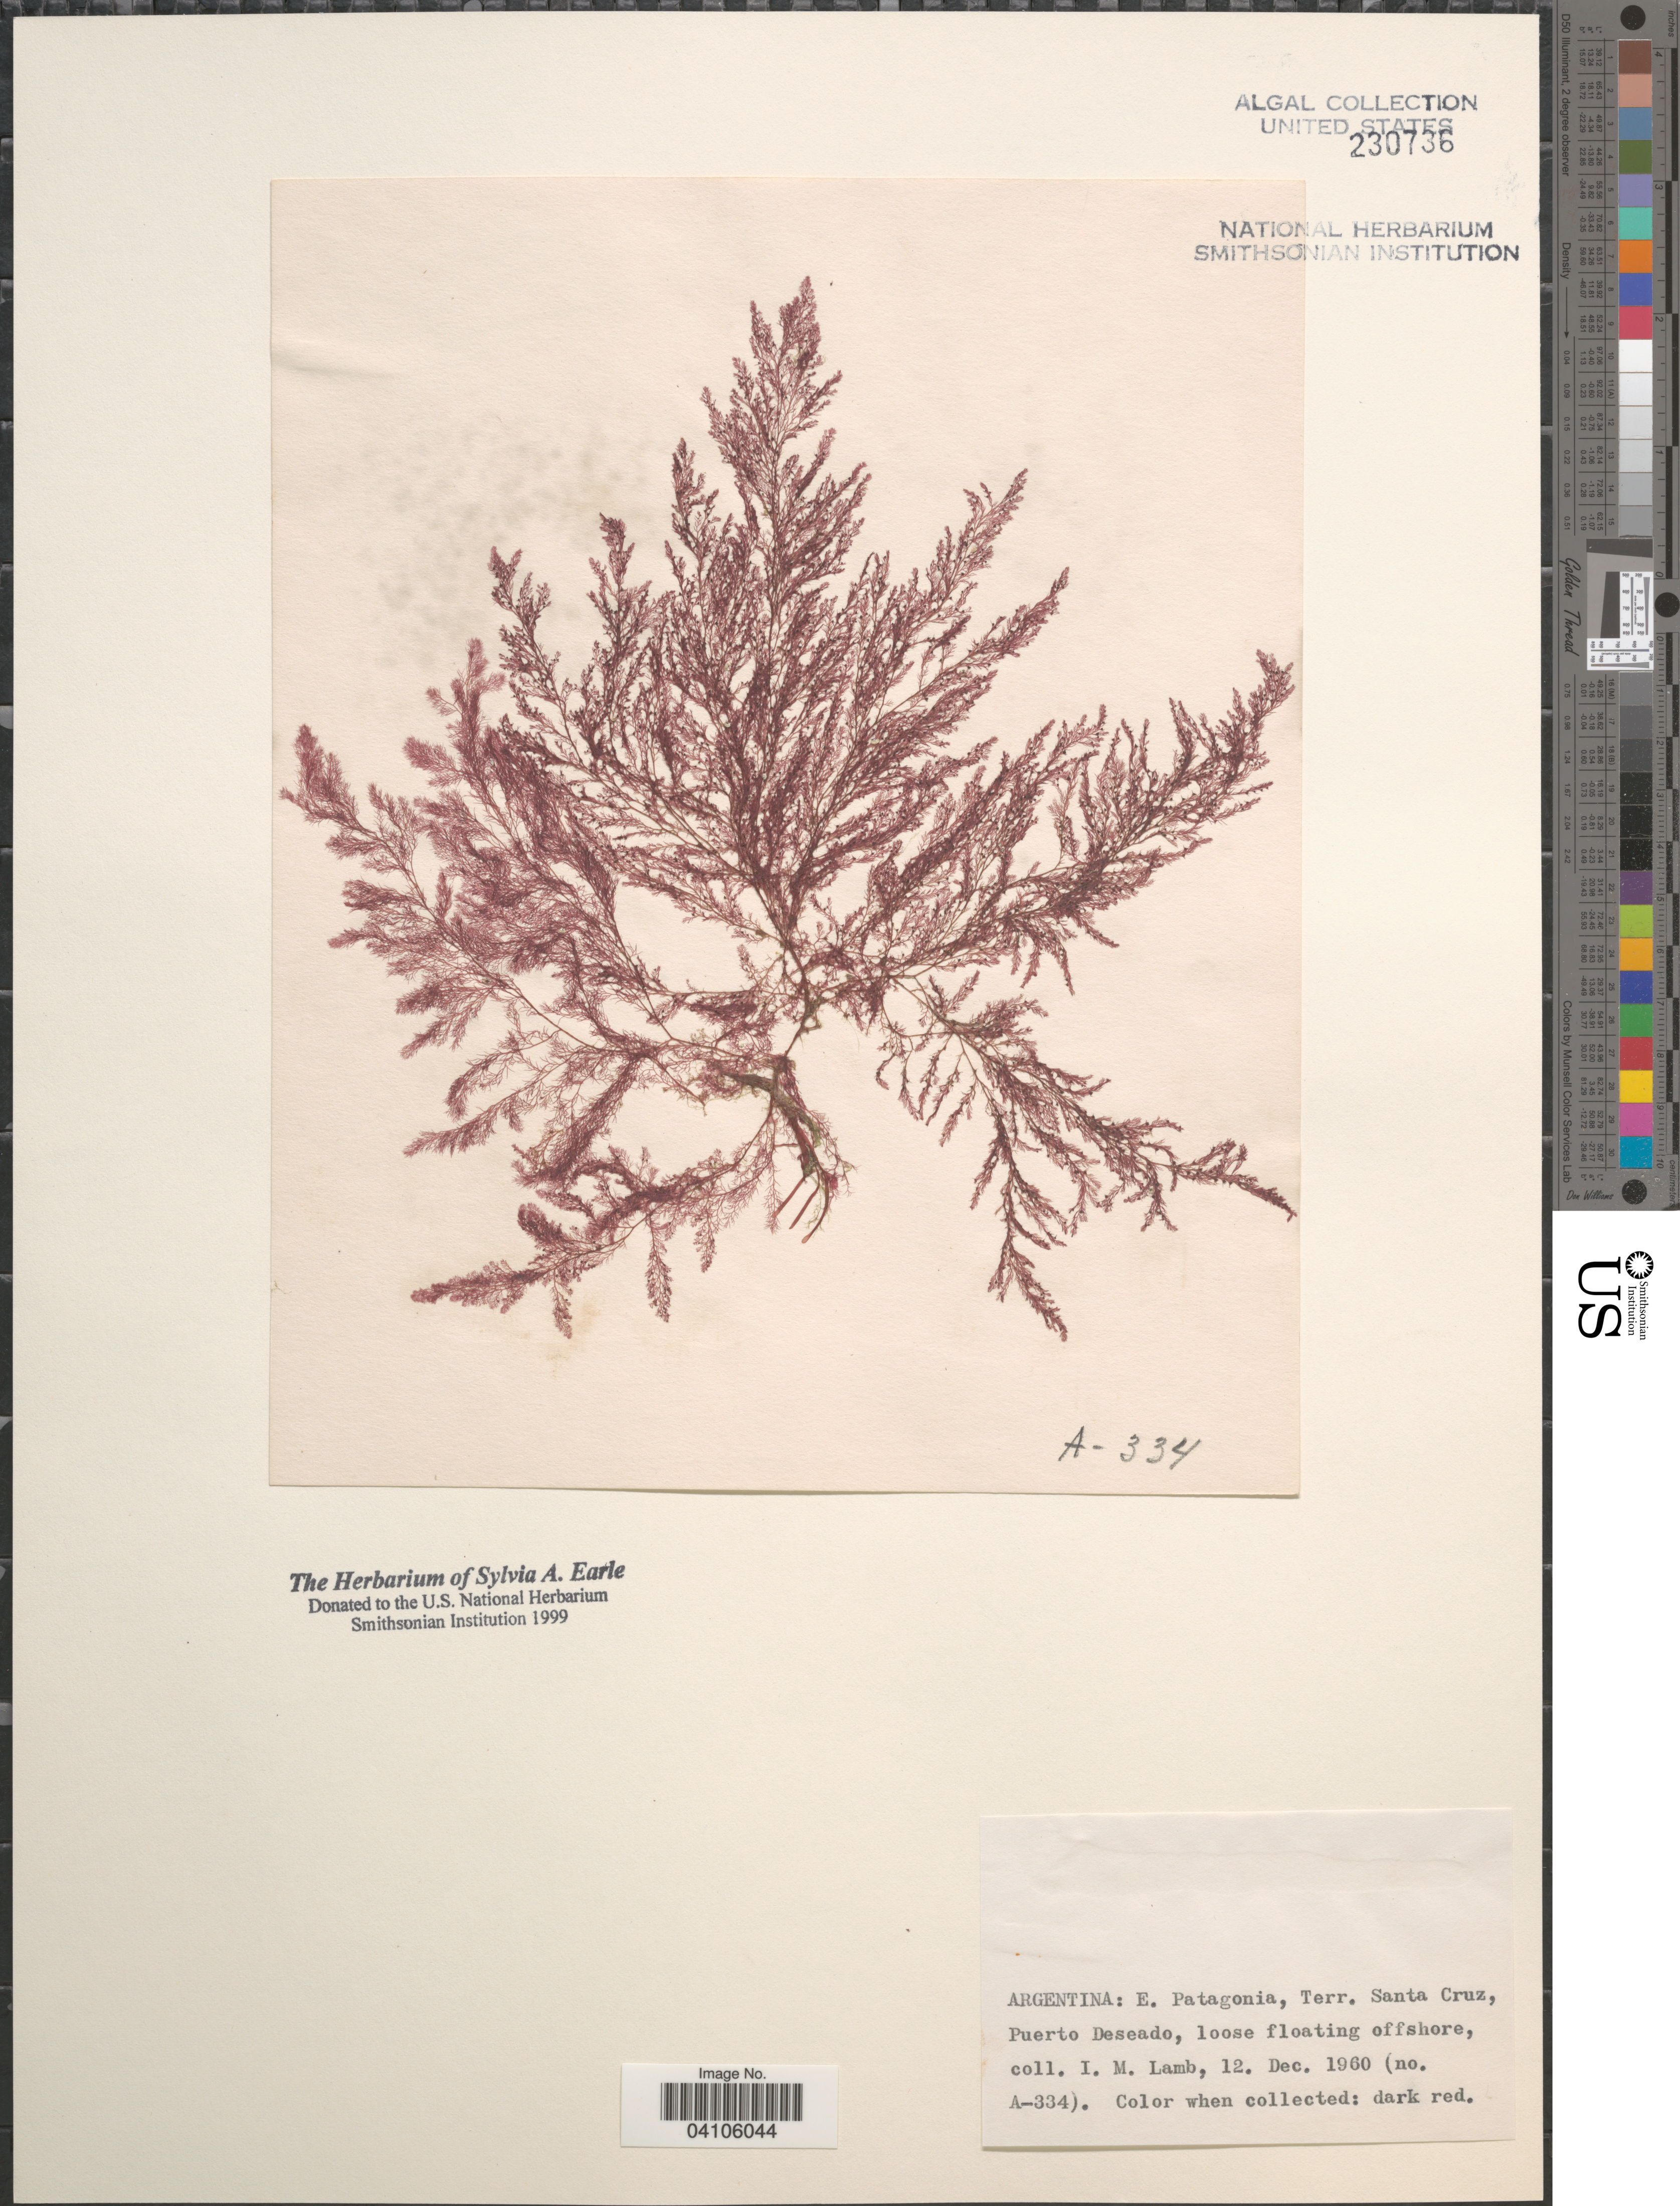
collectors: I. M. Lamb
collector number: A-334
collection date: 1960-12-12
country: Argentina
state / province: Santa Cruz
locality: E. Patagonia, Terr. Santa Cruz, Puerto Deseado.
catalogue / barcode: US 230736